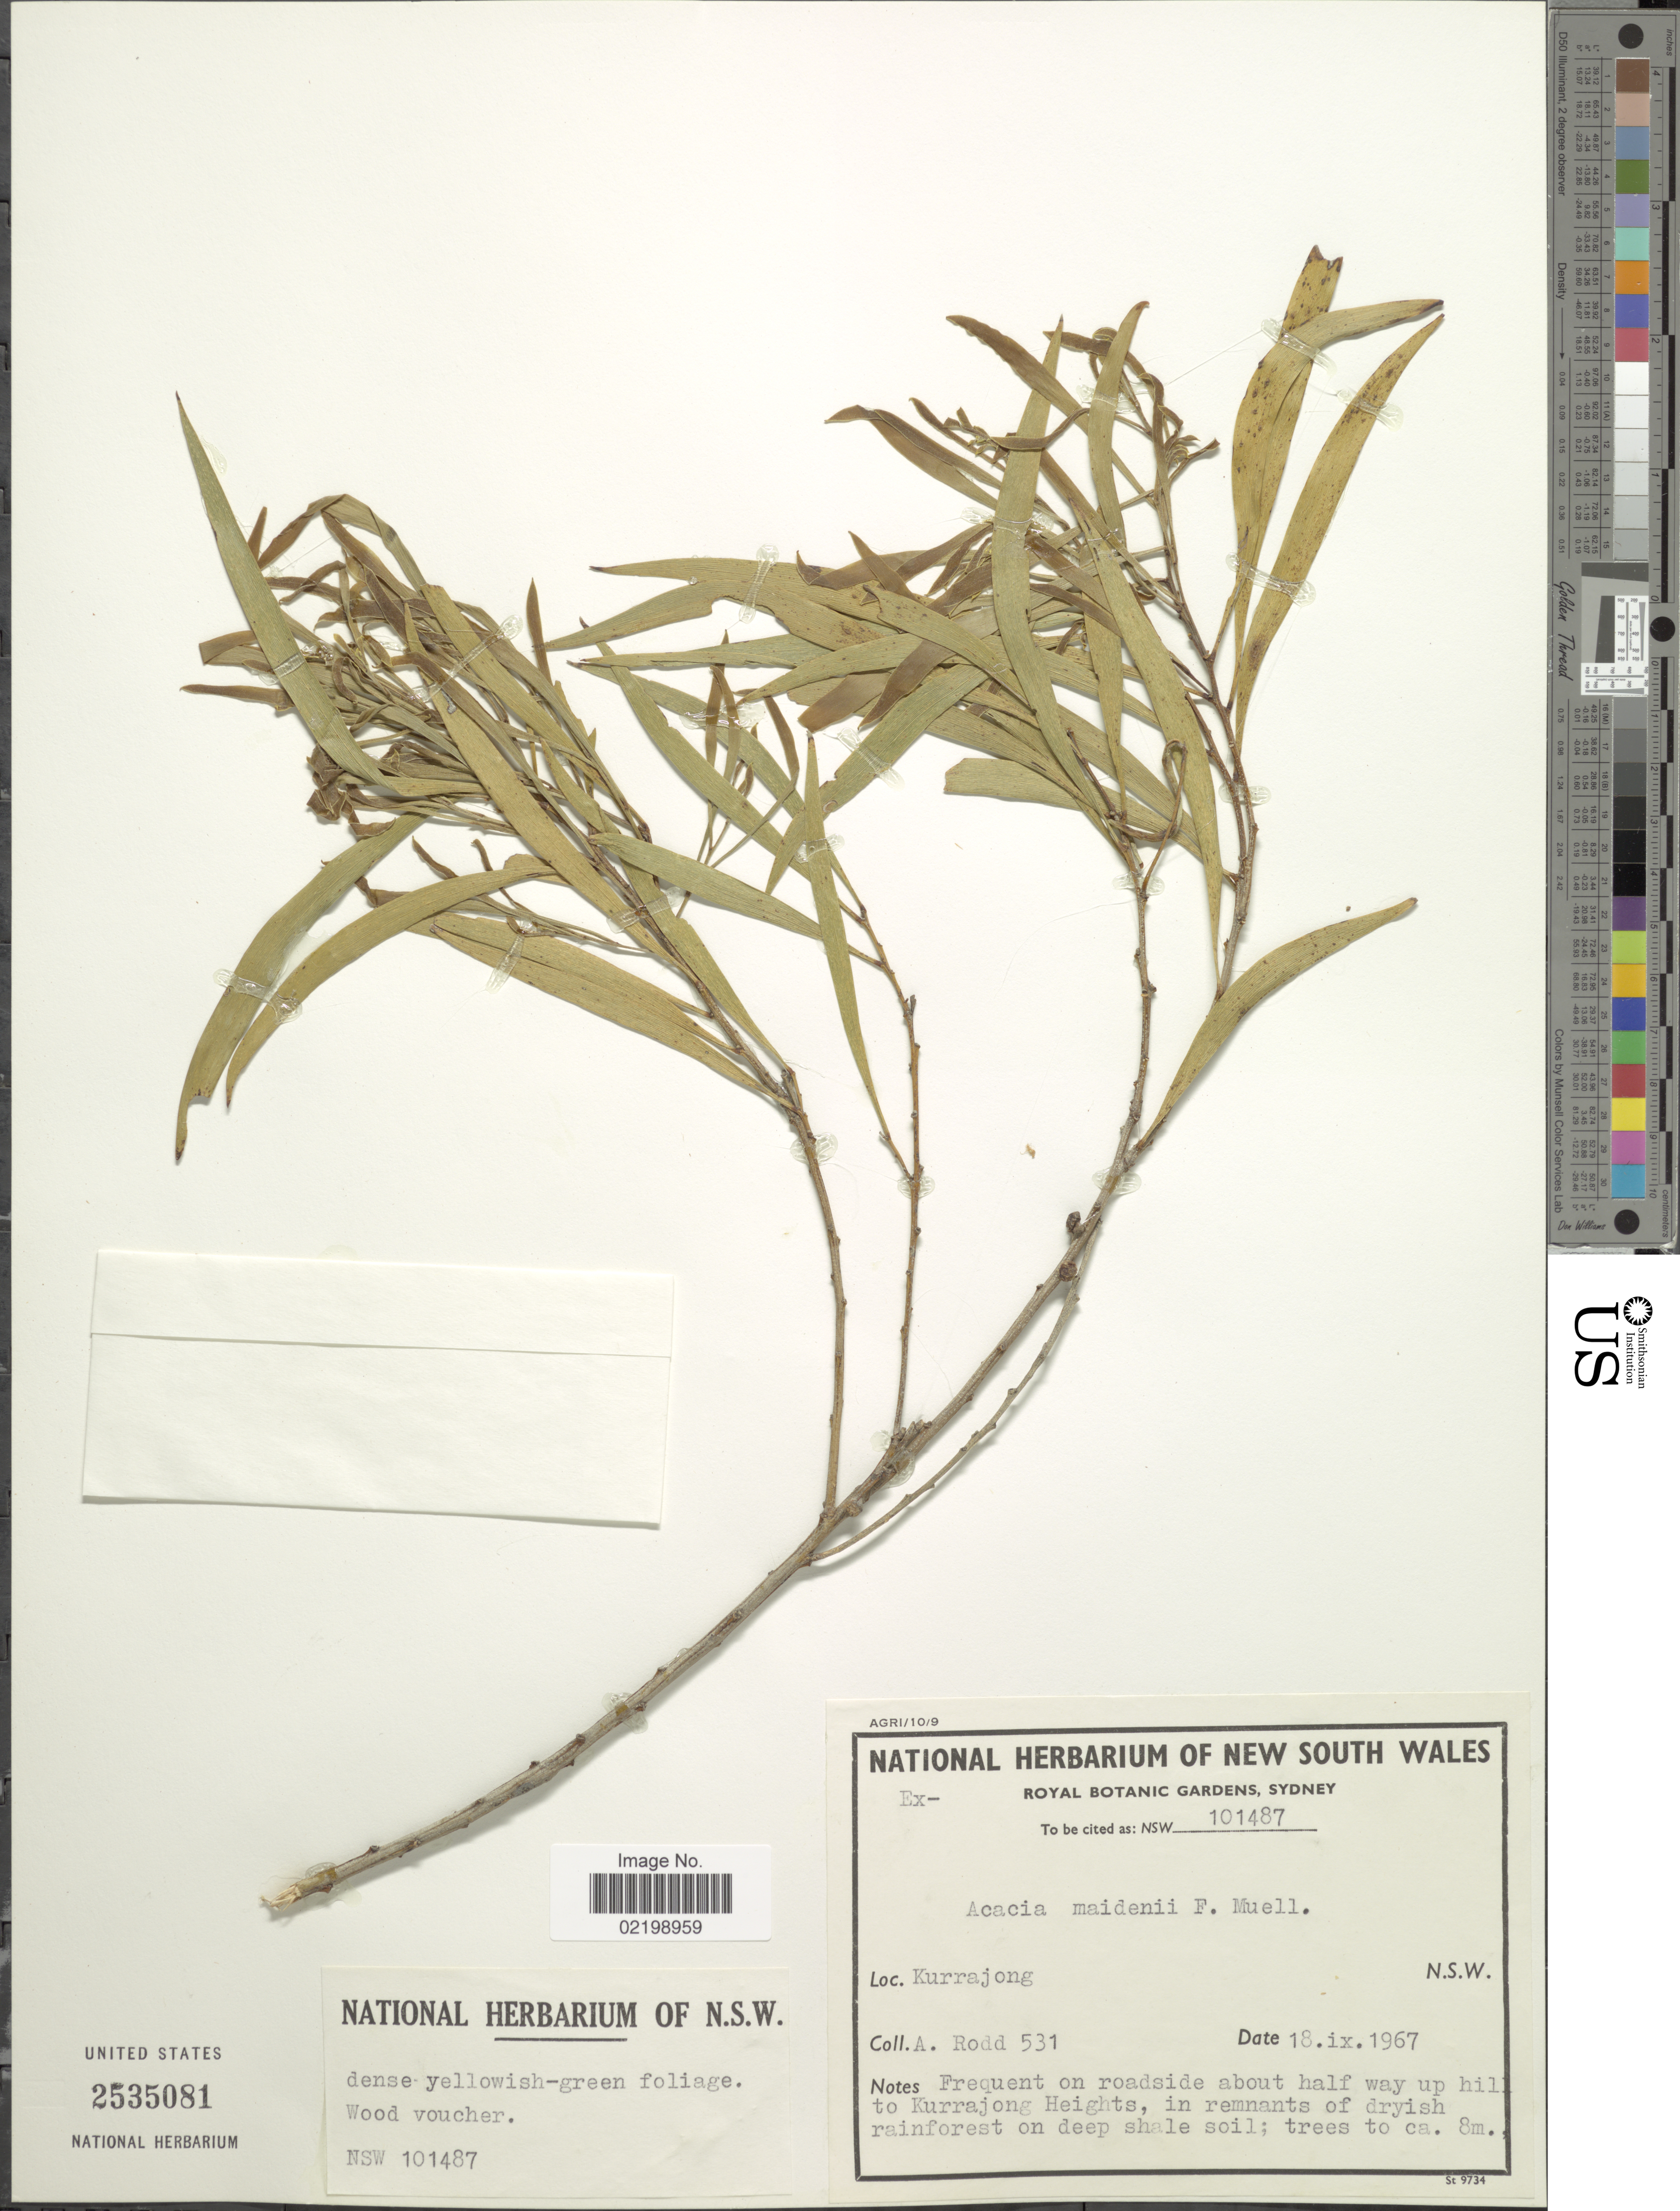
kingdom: Plantae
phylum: Tracheophyta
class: Magnoliopsida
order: Fabales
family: Fabaceae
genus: Acacia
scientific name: Acacia maidenii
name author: F. Muell.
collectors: A. Rodd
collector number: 531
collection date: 1967-09-18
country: Australia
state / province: New South Wales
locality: Kurrajong, N.S.W., Frecuent on roadside about half way up hill to Kurrajong Heights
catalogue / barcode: US 2535081